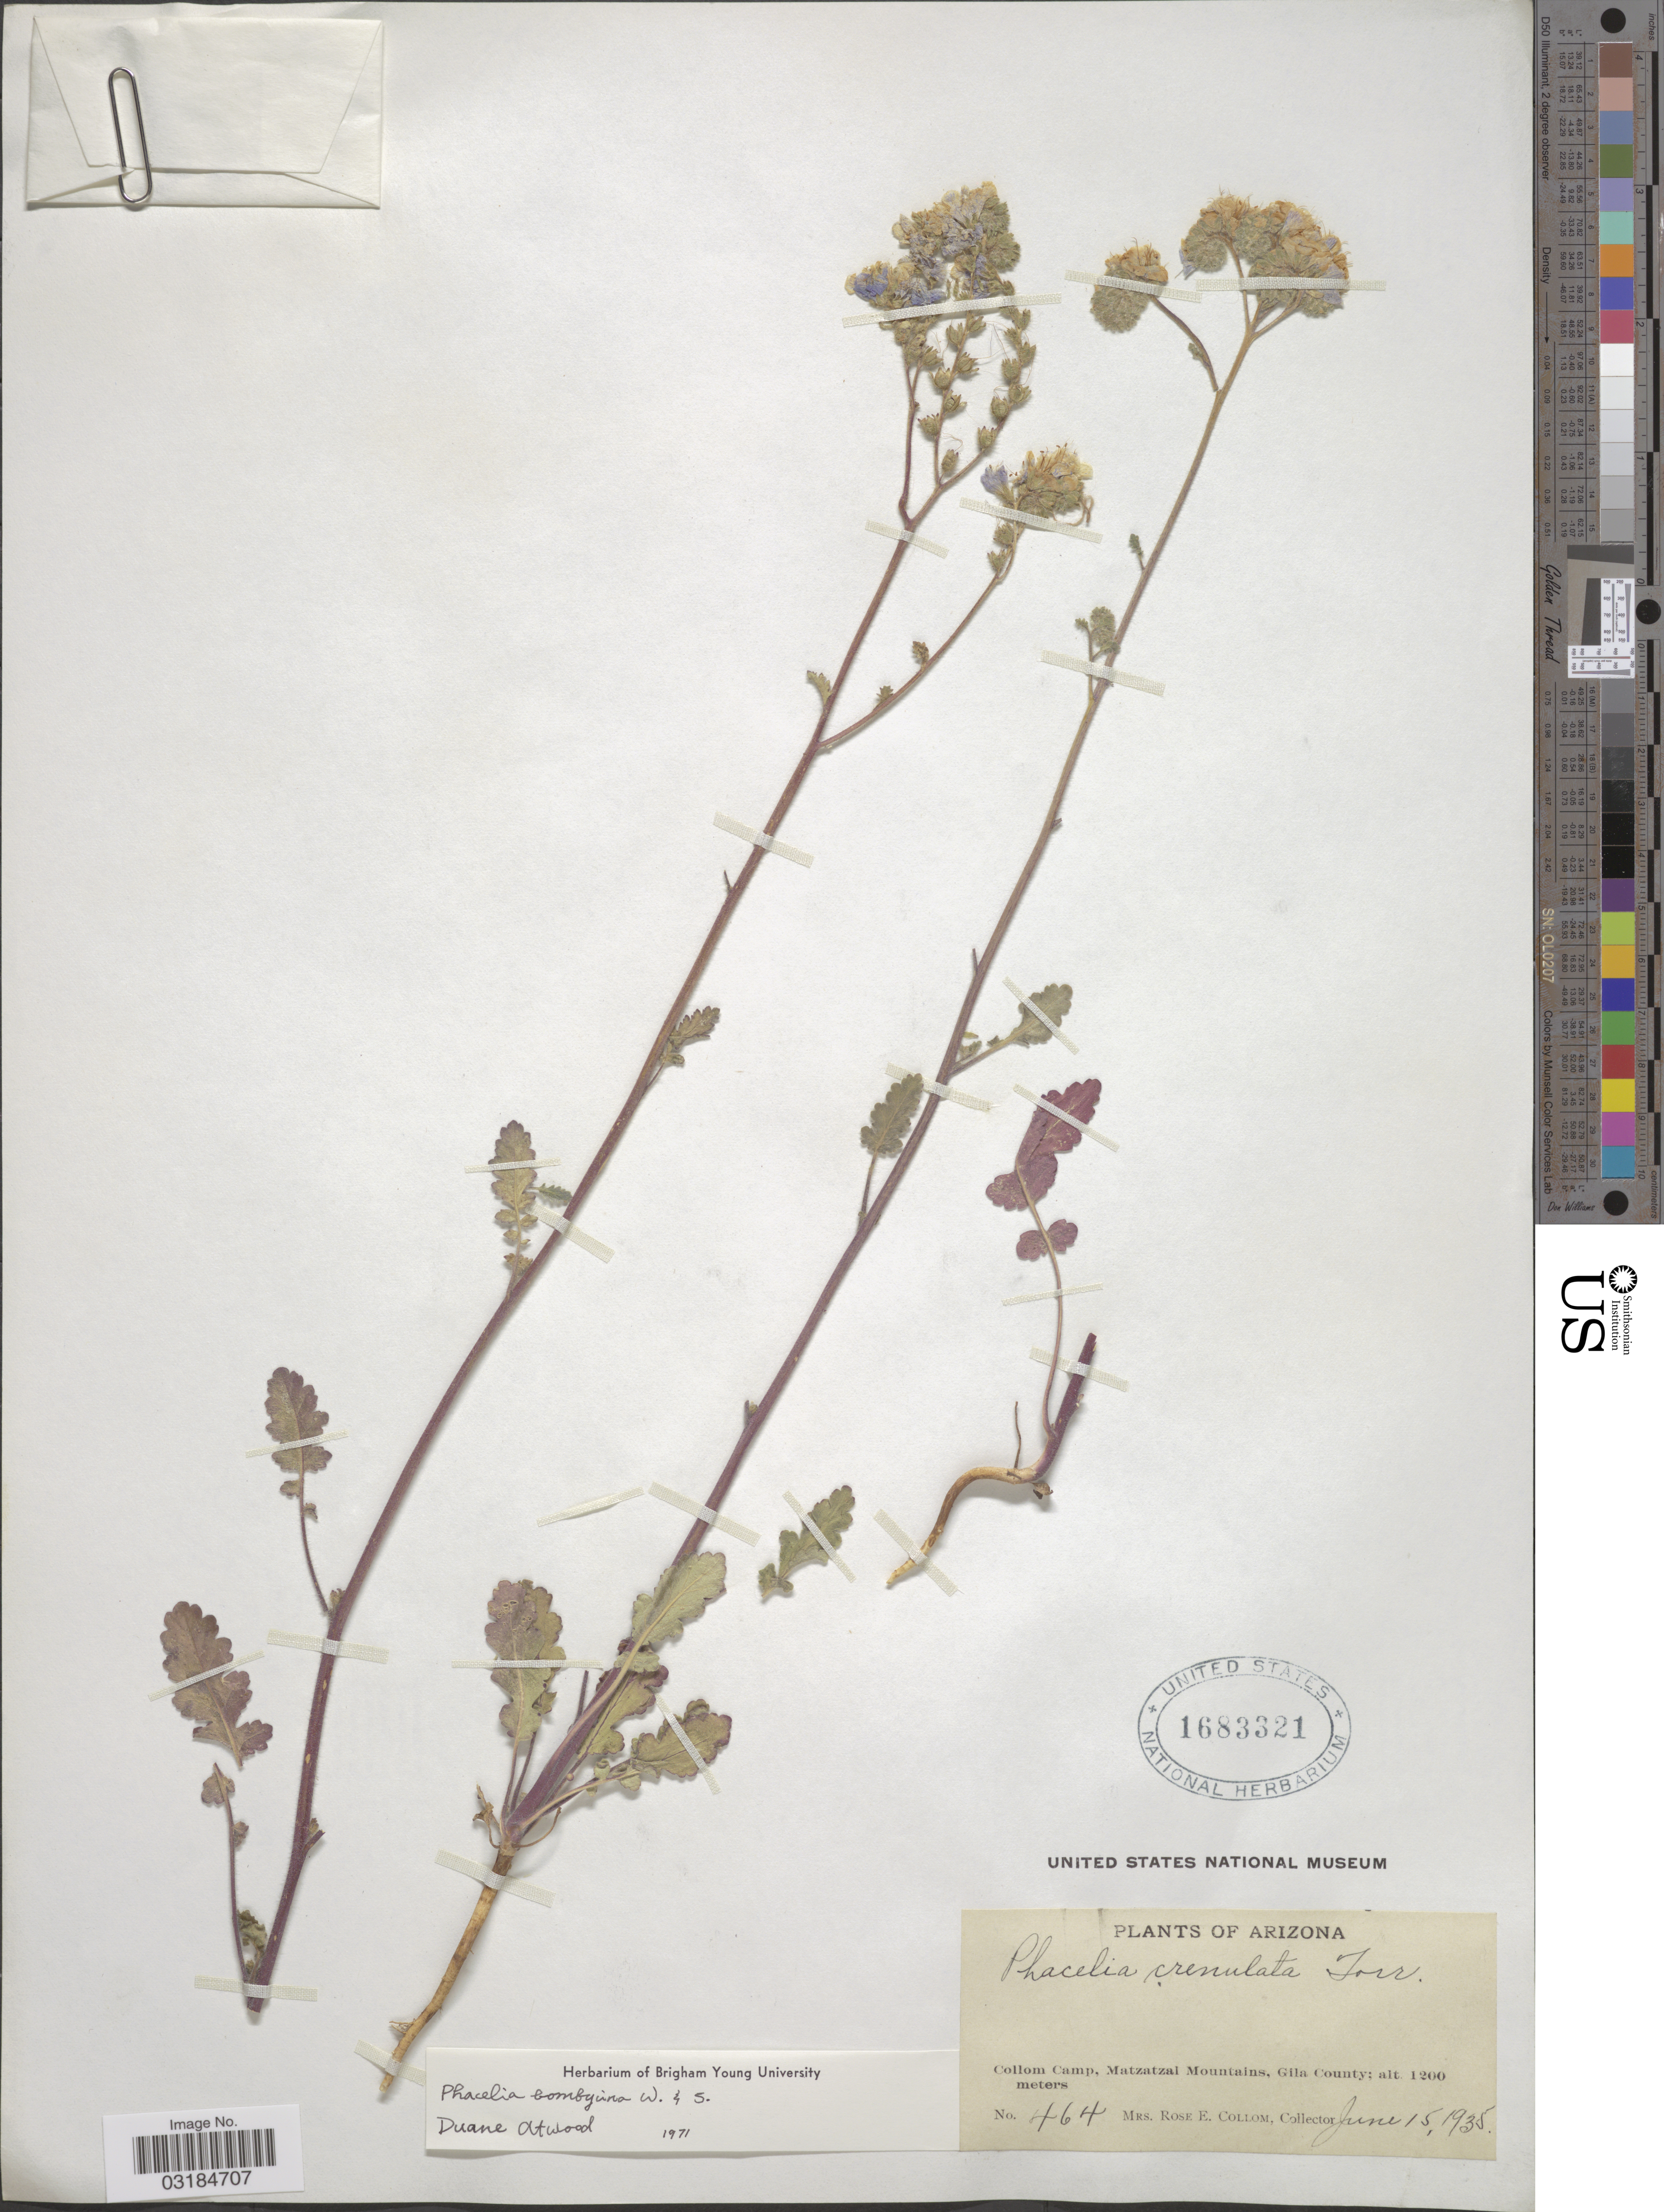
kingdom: Plantae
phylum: Tracheophyta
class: Magnoliopsida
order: Boraginales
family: Hydrophyllaceae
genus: Phacelia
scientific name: Phacelia bombycina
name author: Wooton & Standl.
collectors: R. E. Collom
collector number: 464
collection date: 1935-06-15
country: United States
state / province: Arizona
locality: Collom Camp, Matzatzal Mountains, Gila County.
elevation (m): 1200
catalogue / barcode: US 1683321